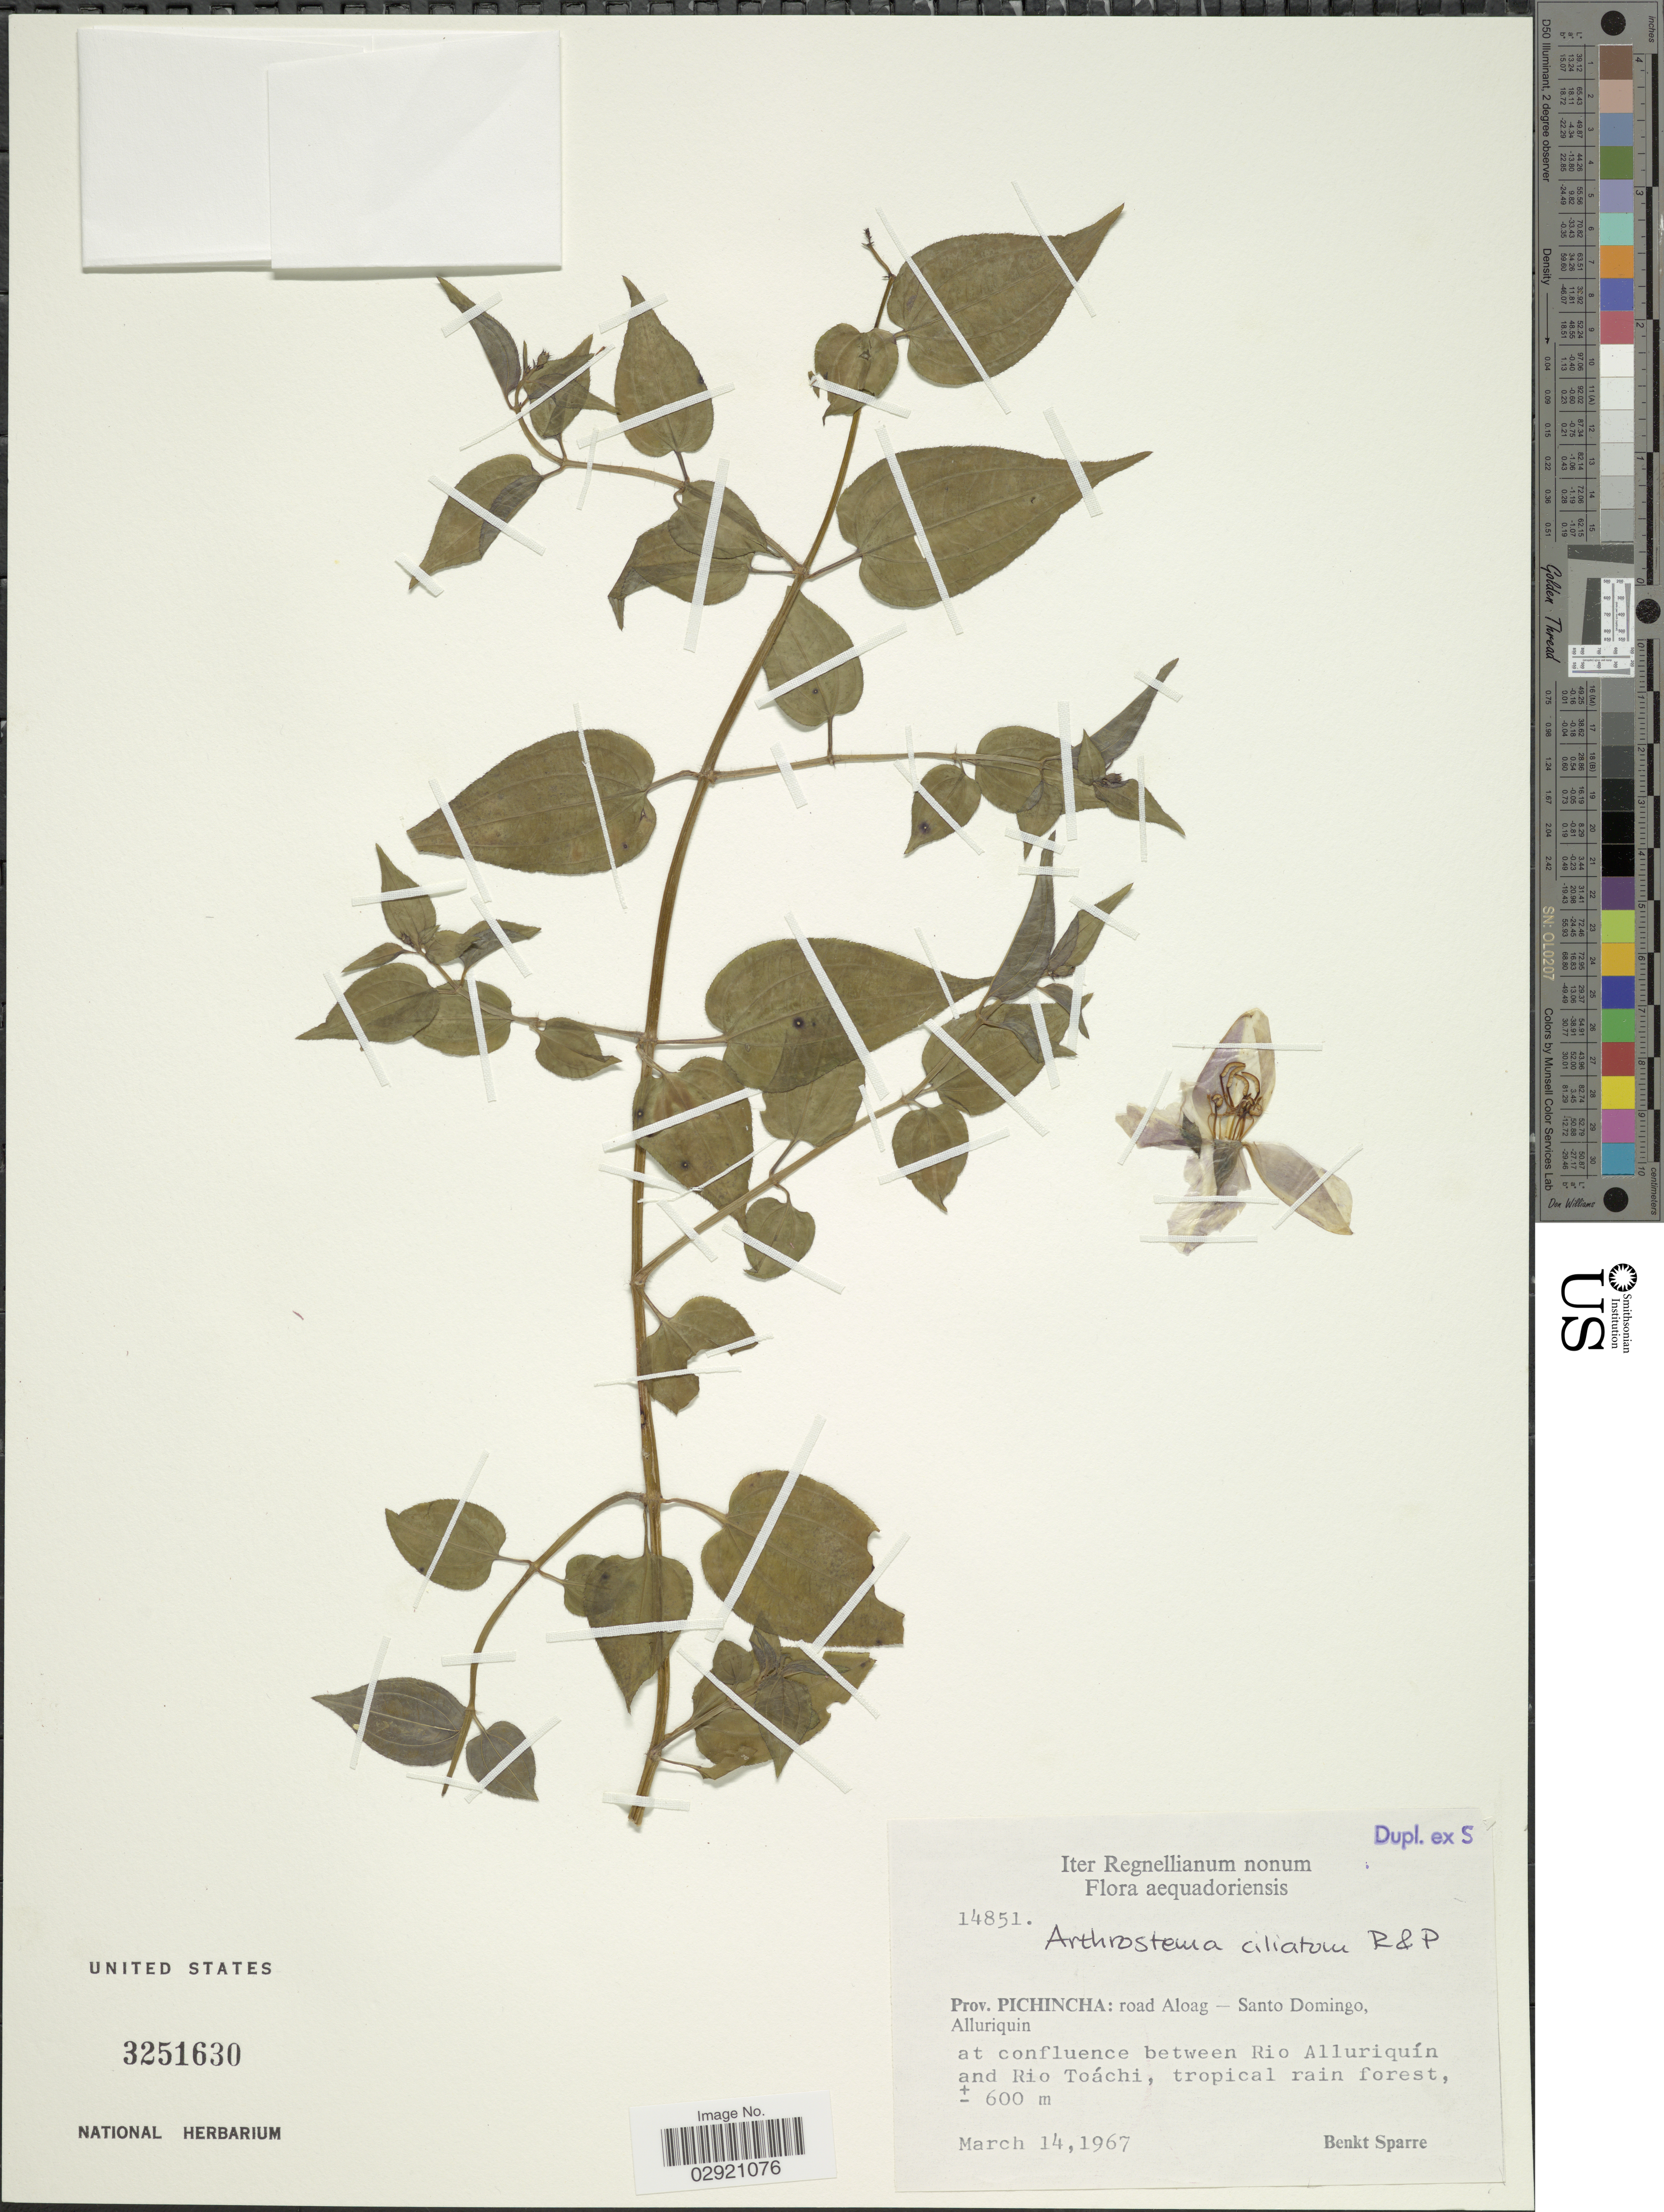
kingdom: Plantae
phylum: Tracheophyta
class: Magnoliopsida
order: Myrtales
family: Melastomataceae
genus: Arthrostemma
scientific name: Arthrostemma ciliatum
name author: Pav. ex D. Don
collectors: B. Sparre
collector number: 14851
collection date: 1967-03-14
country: Ecuador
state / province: Pichincha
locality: Road Aloag - Santo Domingo, Alluriquin at confluence between Rio Alluriquín and Rio Toáchi.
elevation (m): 600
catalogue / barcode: US 3251630